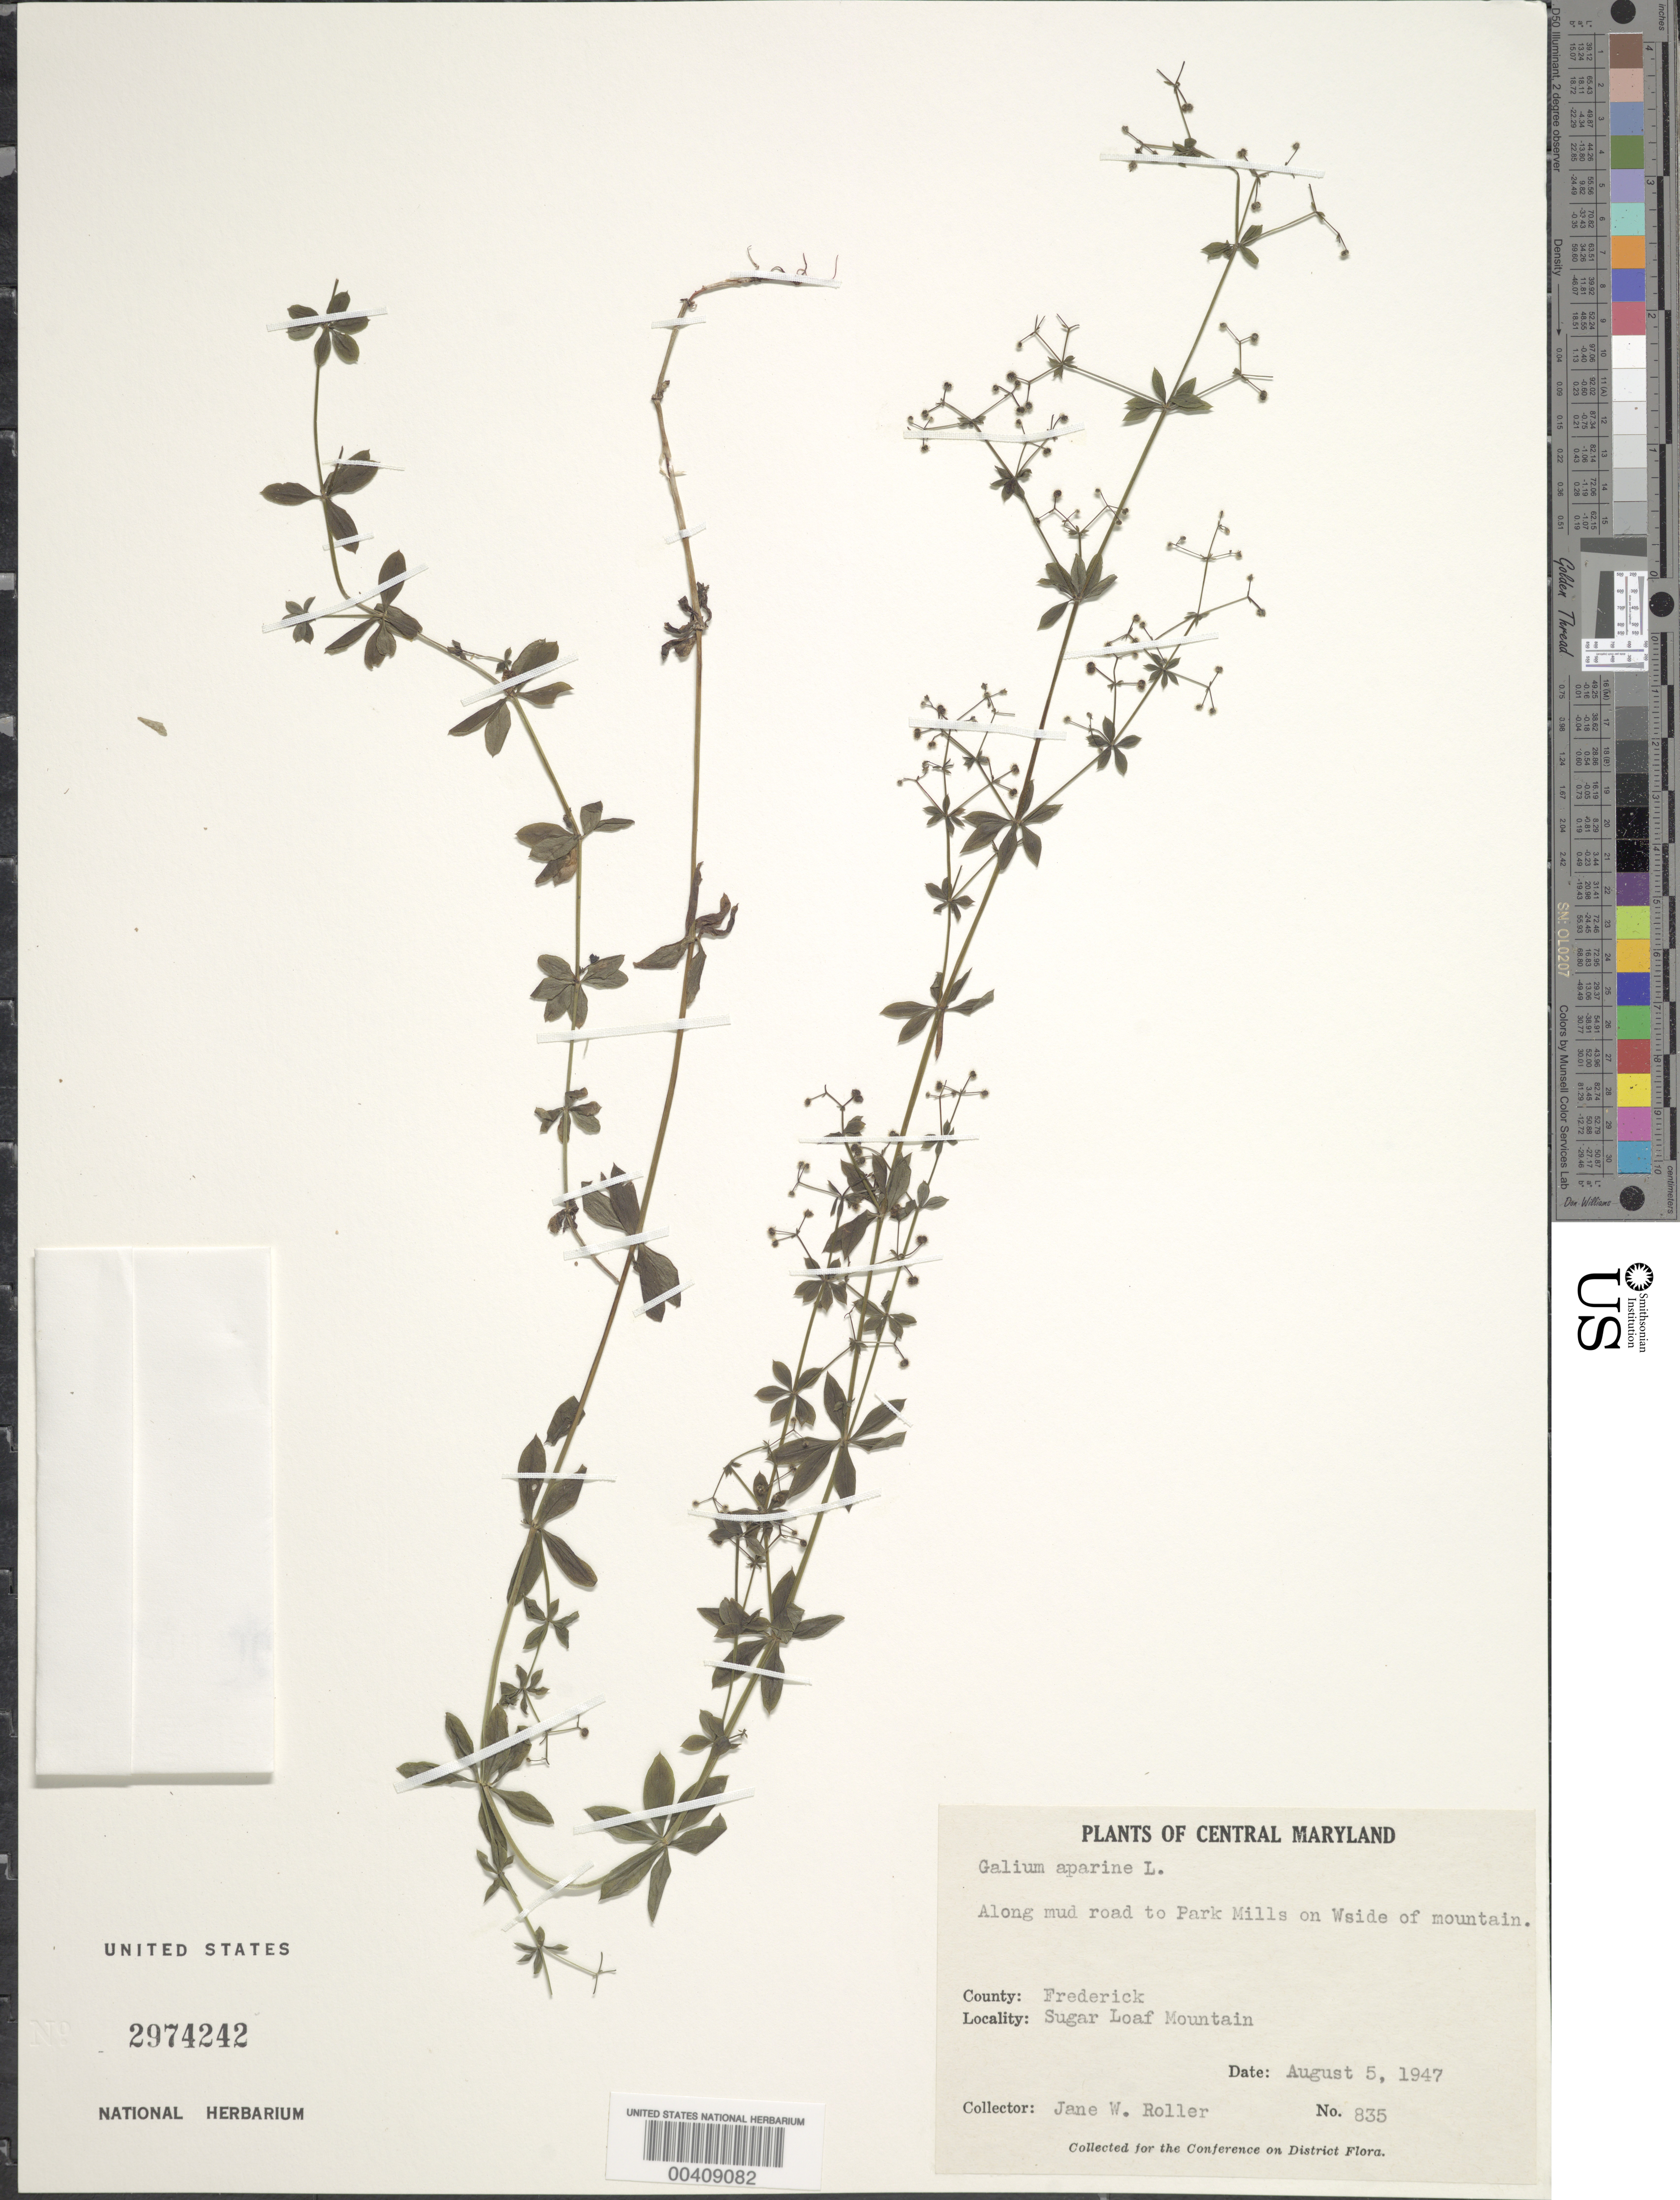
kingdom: Plantae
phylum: Tracheophyta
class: Magnoliopsida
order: Gentianales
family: Rubiaceae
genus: Galium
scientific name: Galium aparine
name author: L.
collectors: J. W. Roller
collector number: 835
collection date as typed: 05 Aug 1947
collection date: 1947-08-05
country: United States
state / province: Maryland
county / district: Frederick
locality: Sugar Loaf Mt.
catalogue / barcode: US 2974242